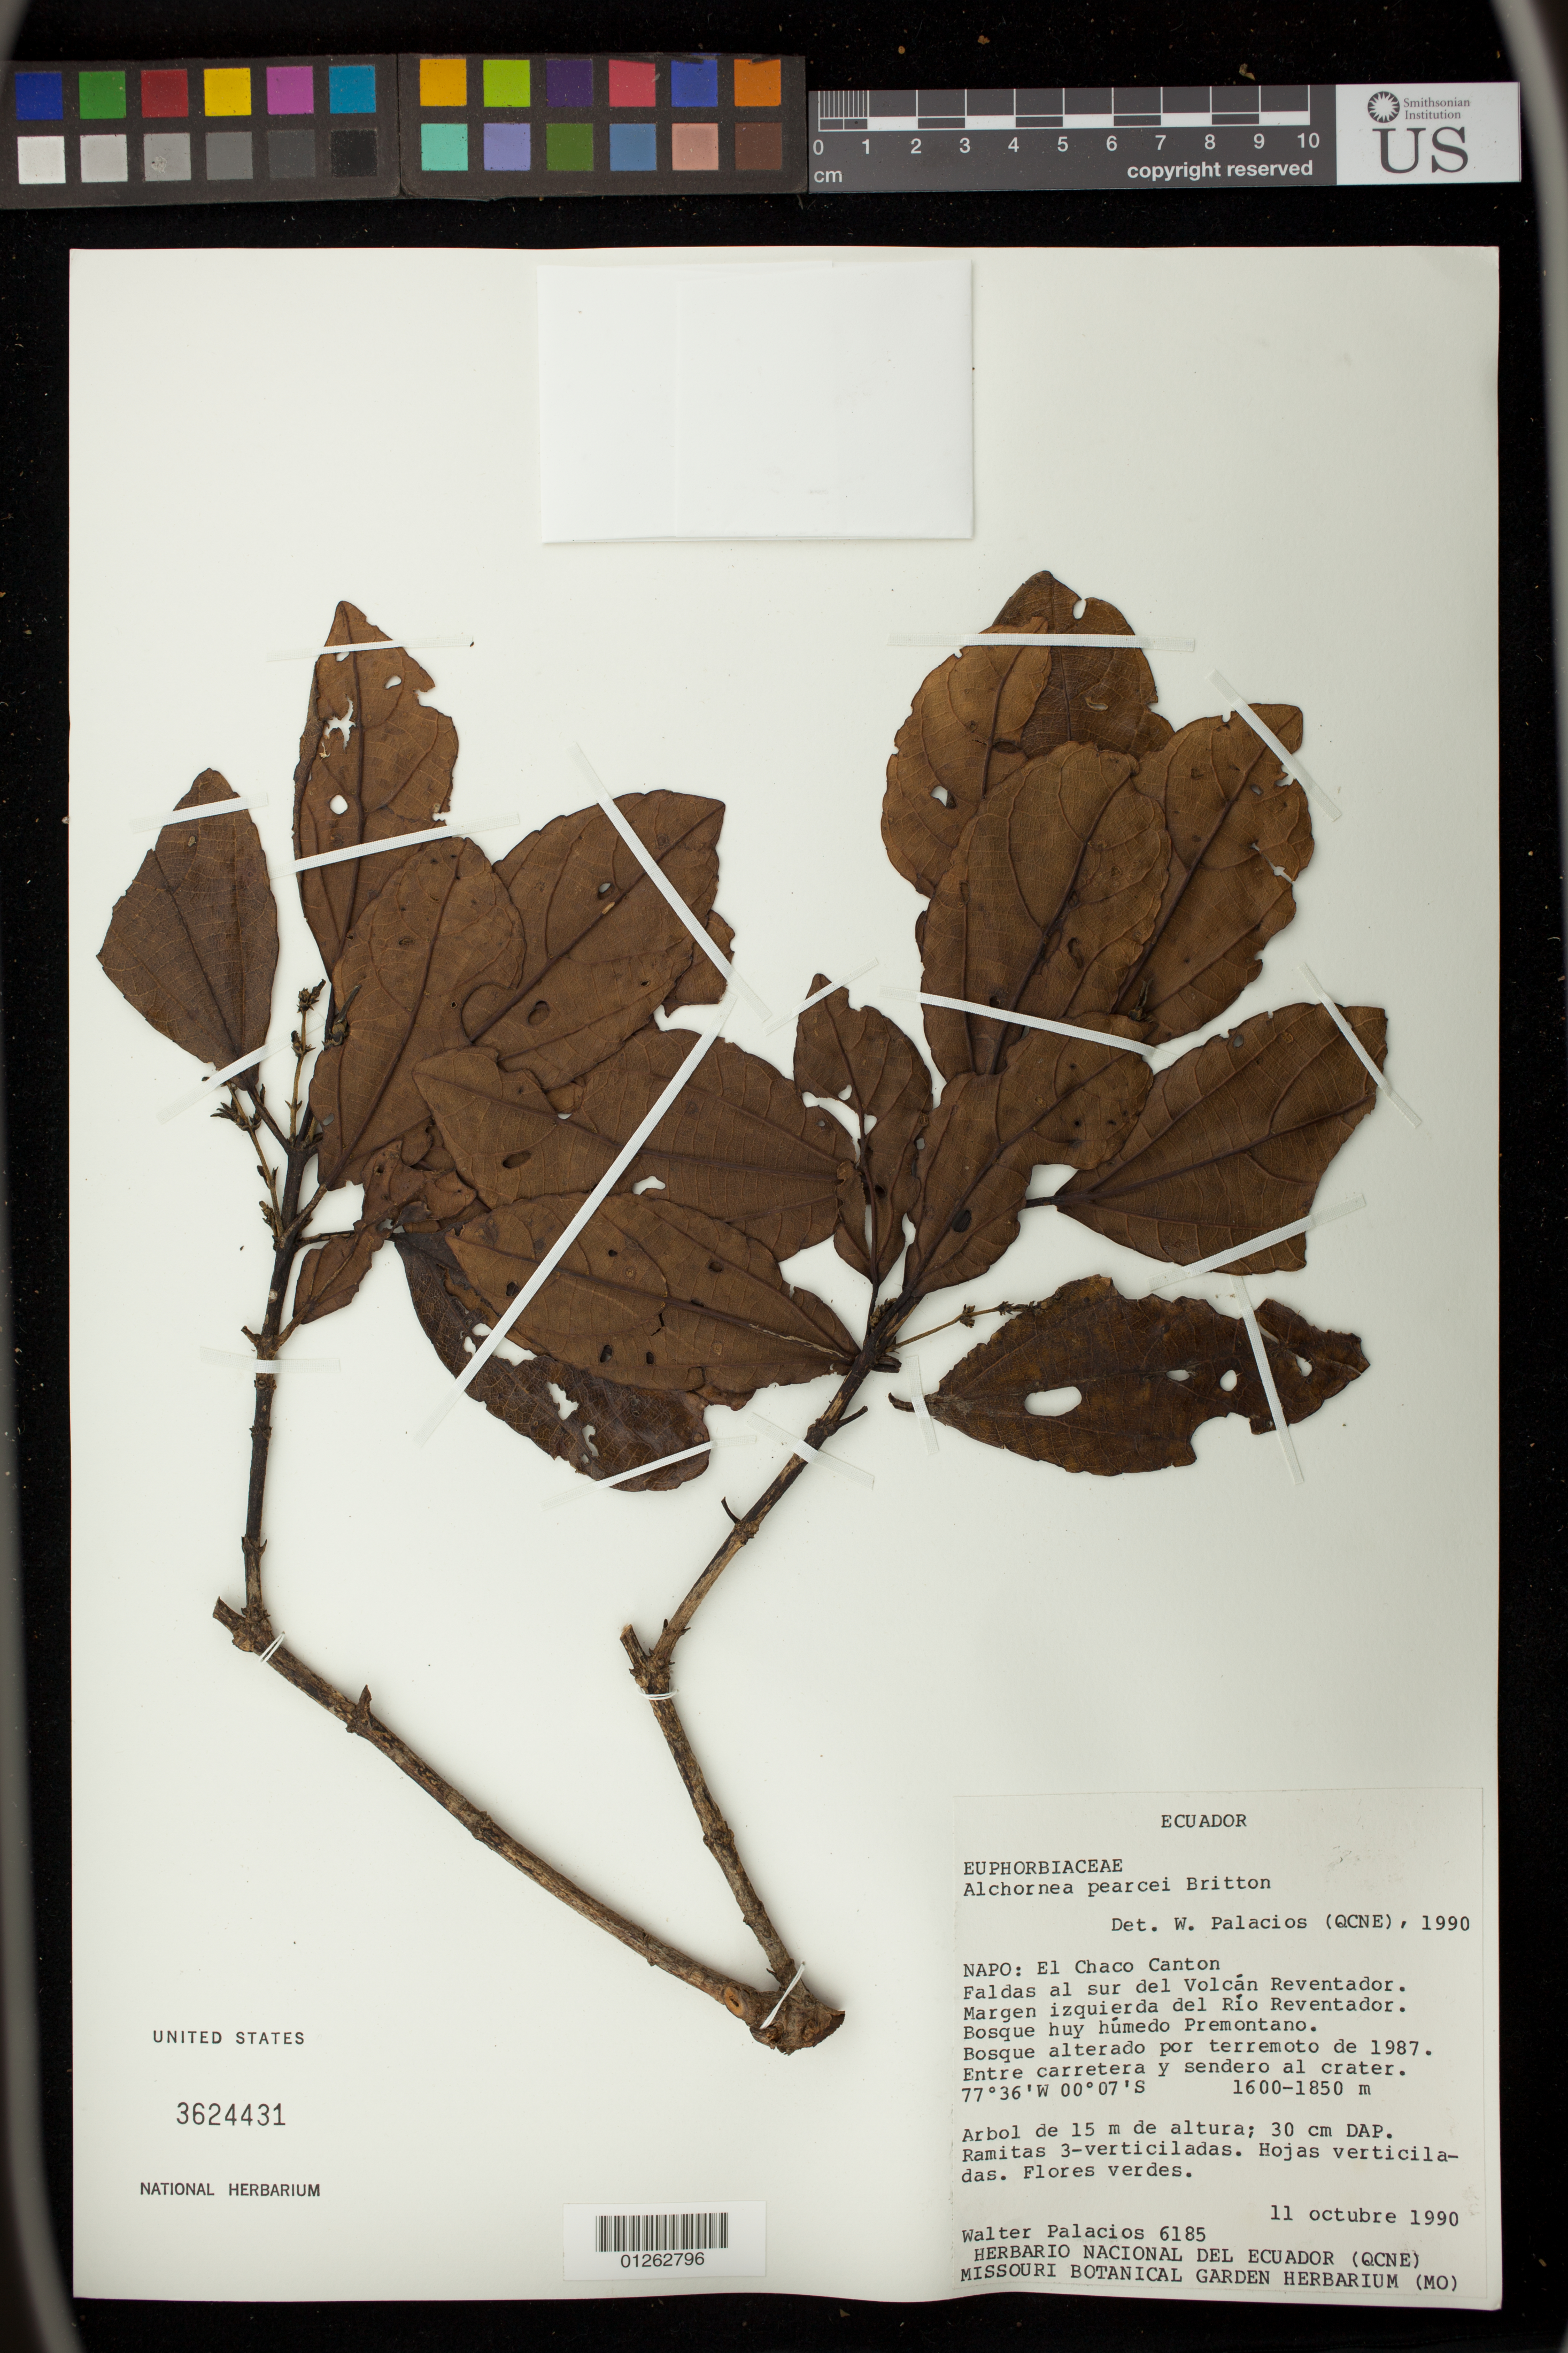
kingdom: Plantae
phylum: Tracheophyta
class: Magnoliopsida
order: Malpighiales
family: Euphorbiaceae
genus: Alchornea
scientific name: Alchornea coudercii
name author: Gagnep.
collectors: W. Palacios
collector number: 6185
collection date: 1990-10-11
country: Ecuador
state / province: Napo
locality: El Chaco Canton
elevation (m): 1600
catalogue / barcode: US 3624431